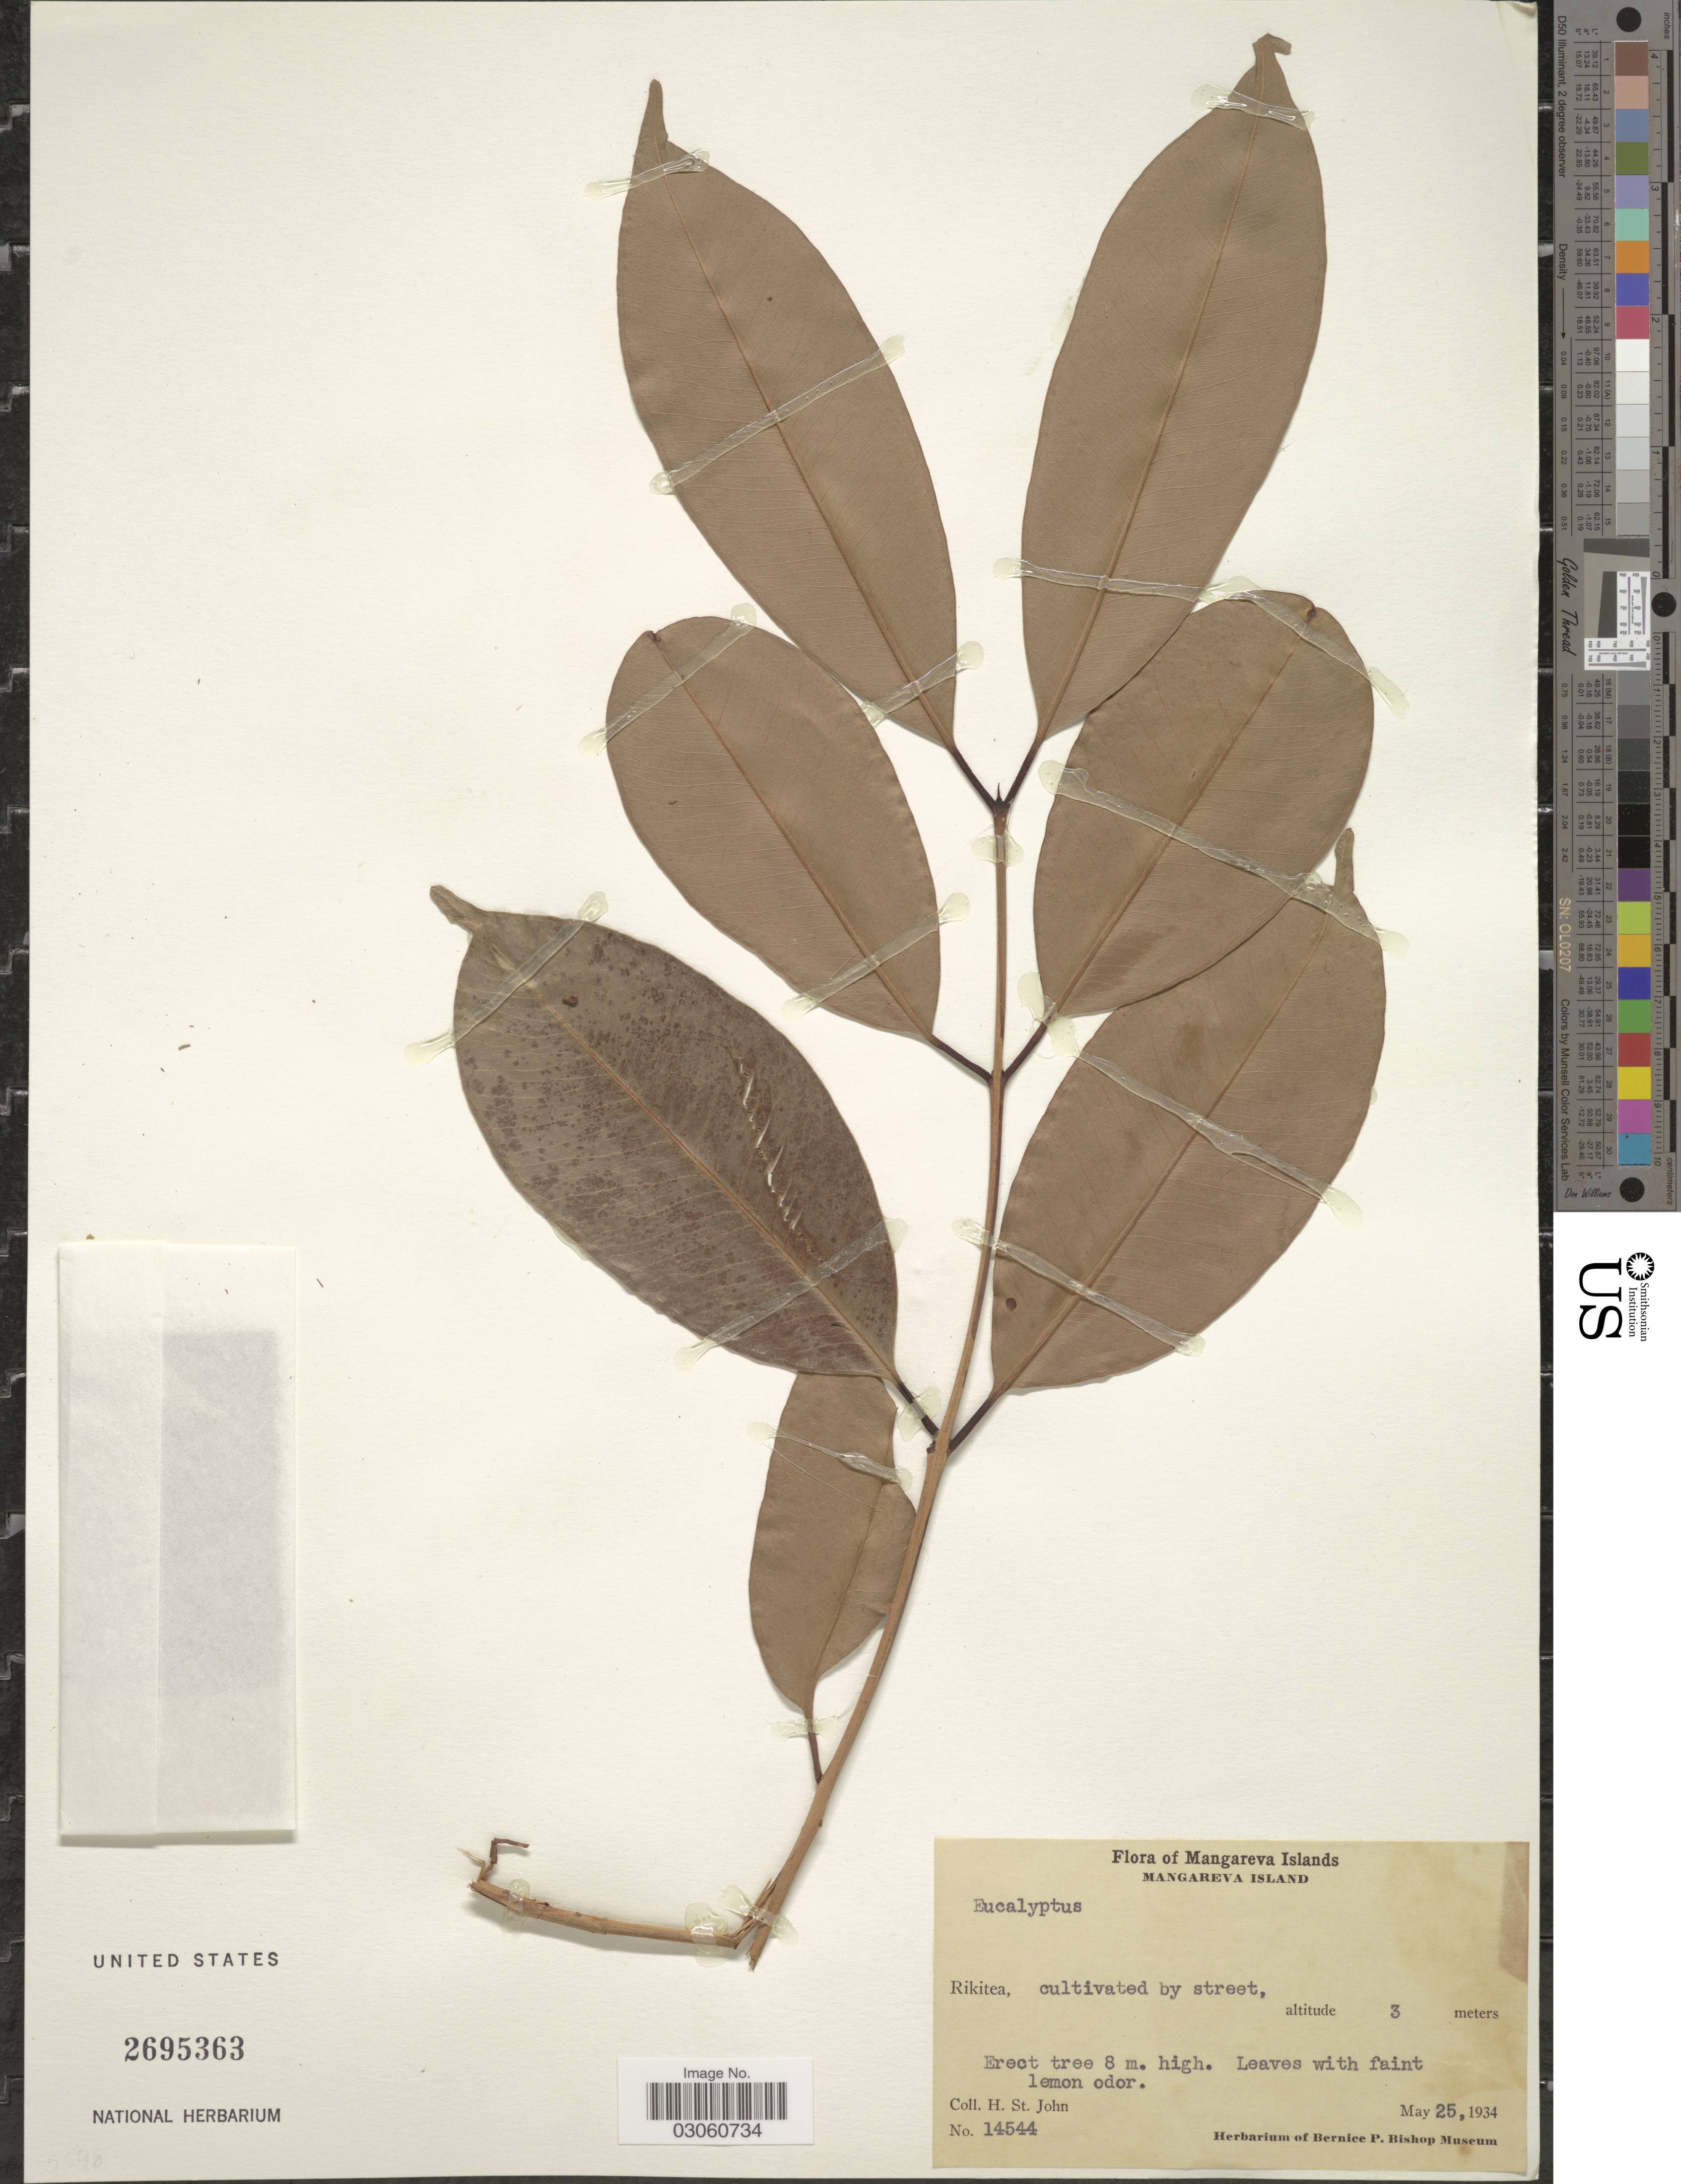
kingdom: Plantae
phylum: Tracheophyta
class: Magnoliopsida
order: Myrtales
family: Myrtaceae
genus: Eucalyptus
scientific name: Eucalyptus sp.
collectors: H. St. John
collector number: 14544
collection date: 1934-05-25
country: French Polynesia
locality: Mangareva Islands, Mangareva Island. Rikitea, cultivated by street.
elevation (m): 3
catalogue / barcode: US 2695363